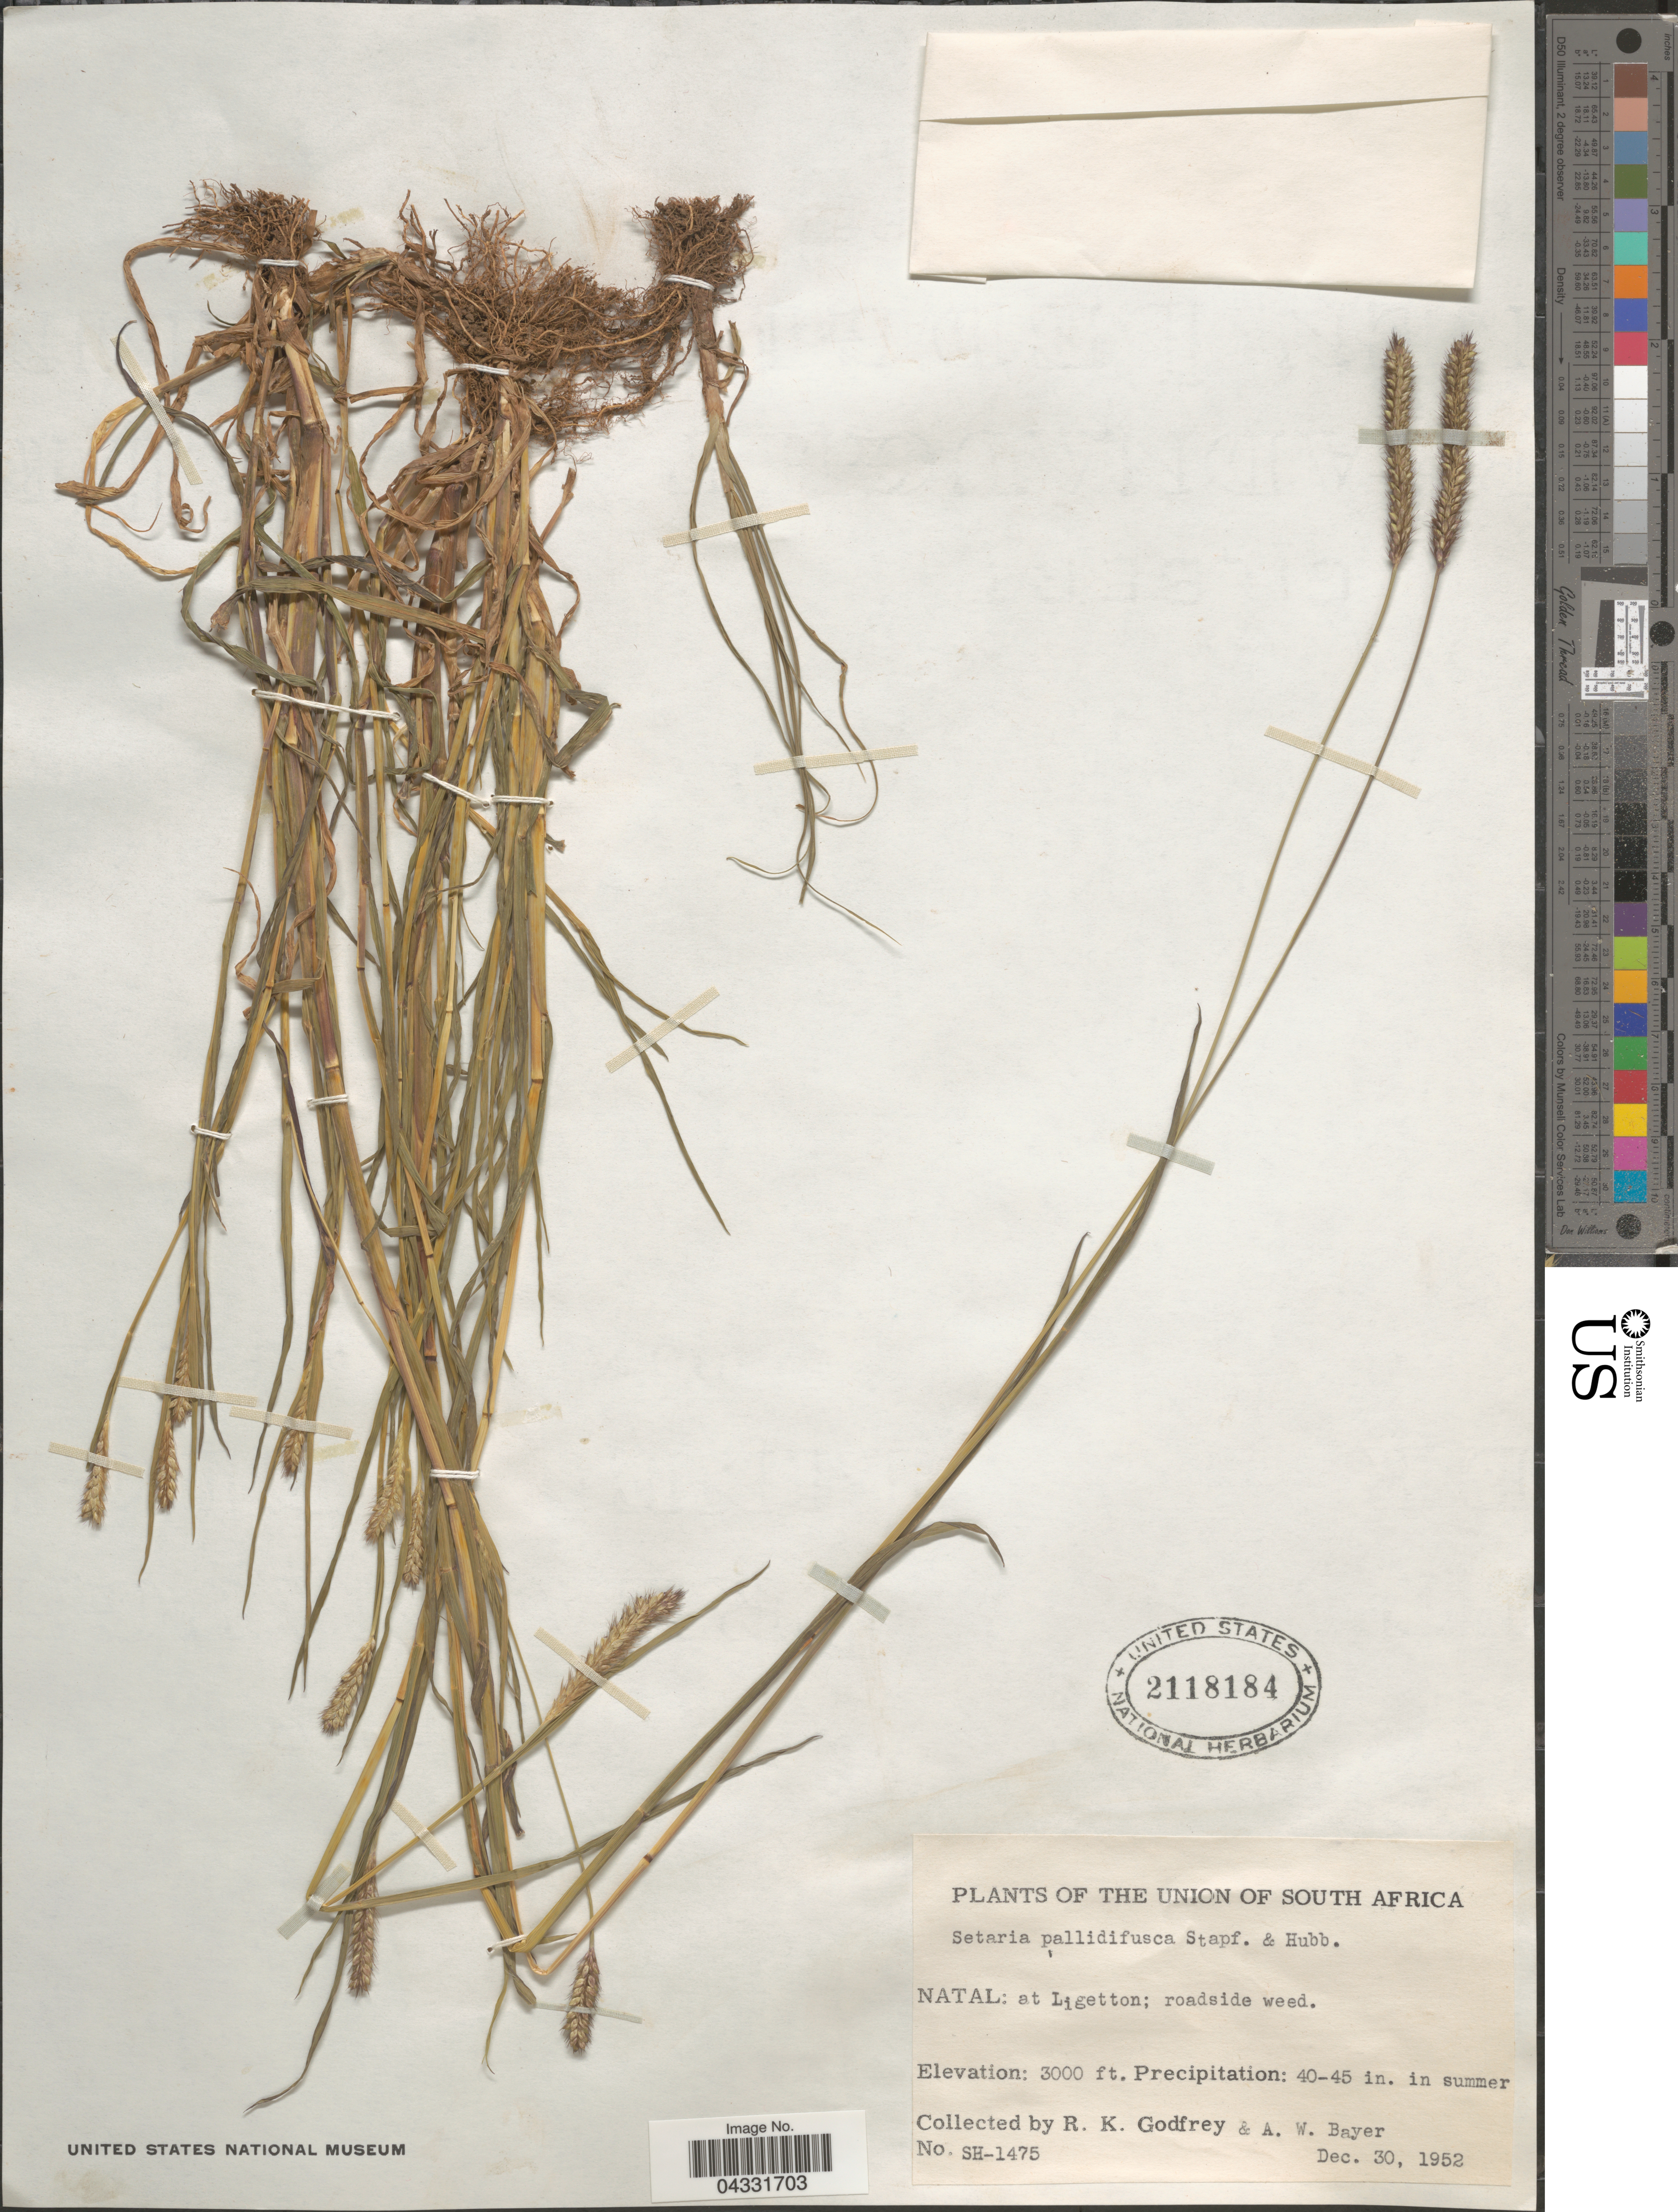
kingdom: Plantae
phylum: Tracheophyta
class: Liliopsida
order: Poales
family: Poaceae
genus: Setaria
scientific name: Setaria pallide-fusca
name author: (Schumach.) Stapf & C.E. Hubb.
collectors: R. K. Godfrey & A. Bayer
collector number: SH-1475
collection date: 1952-12-30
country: South Africa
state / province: KwaZulu-Natal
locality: The Union of South Africa. Natal: at Ligetton.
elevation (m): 914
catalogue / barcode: US 2118184